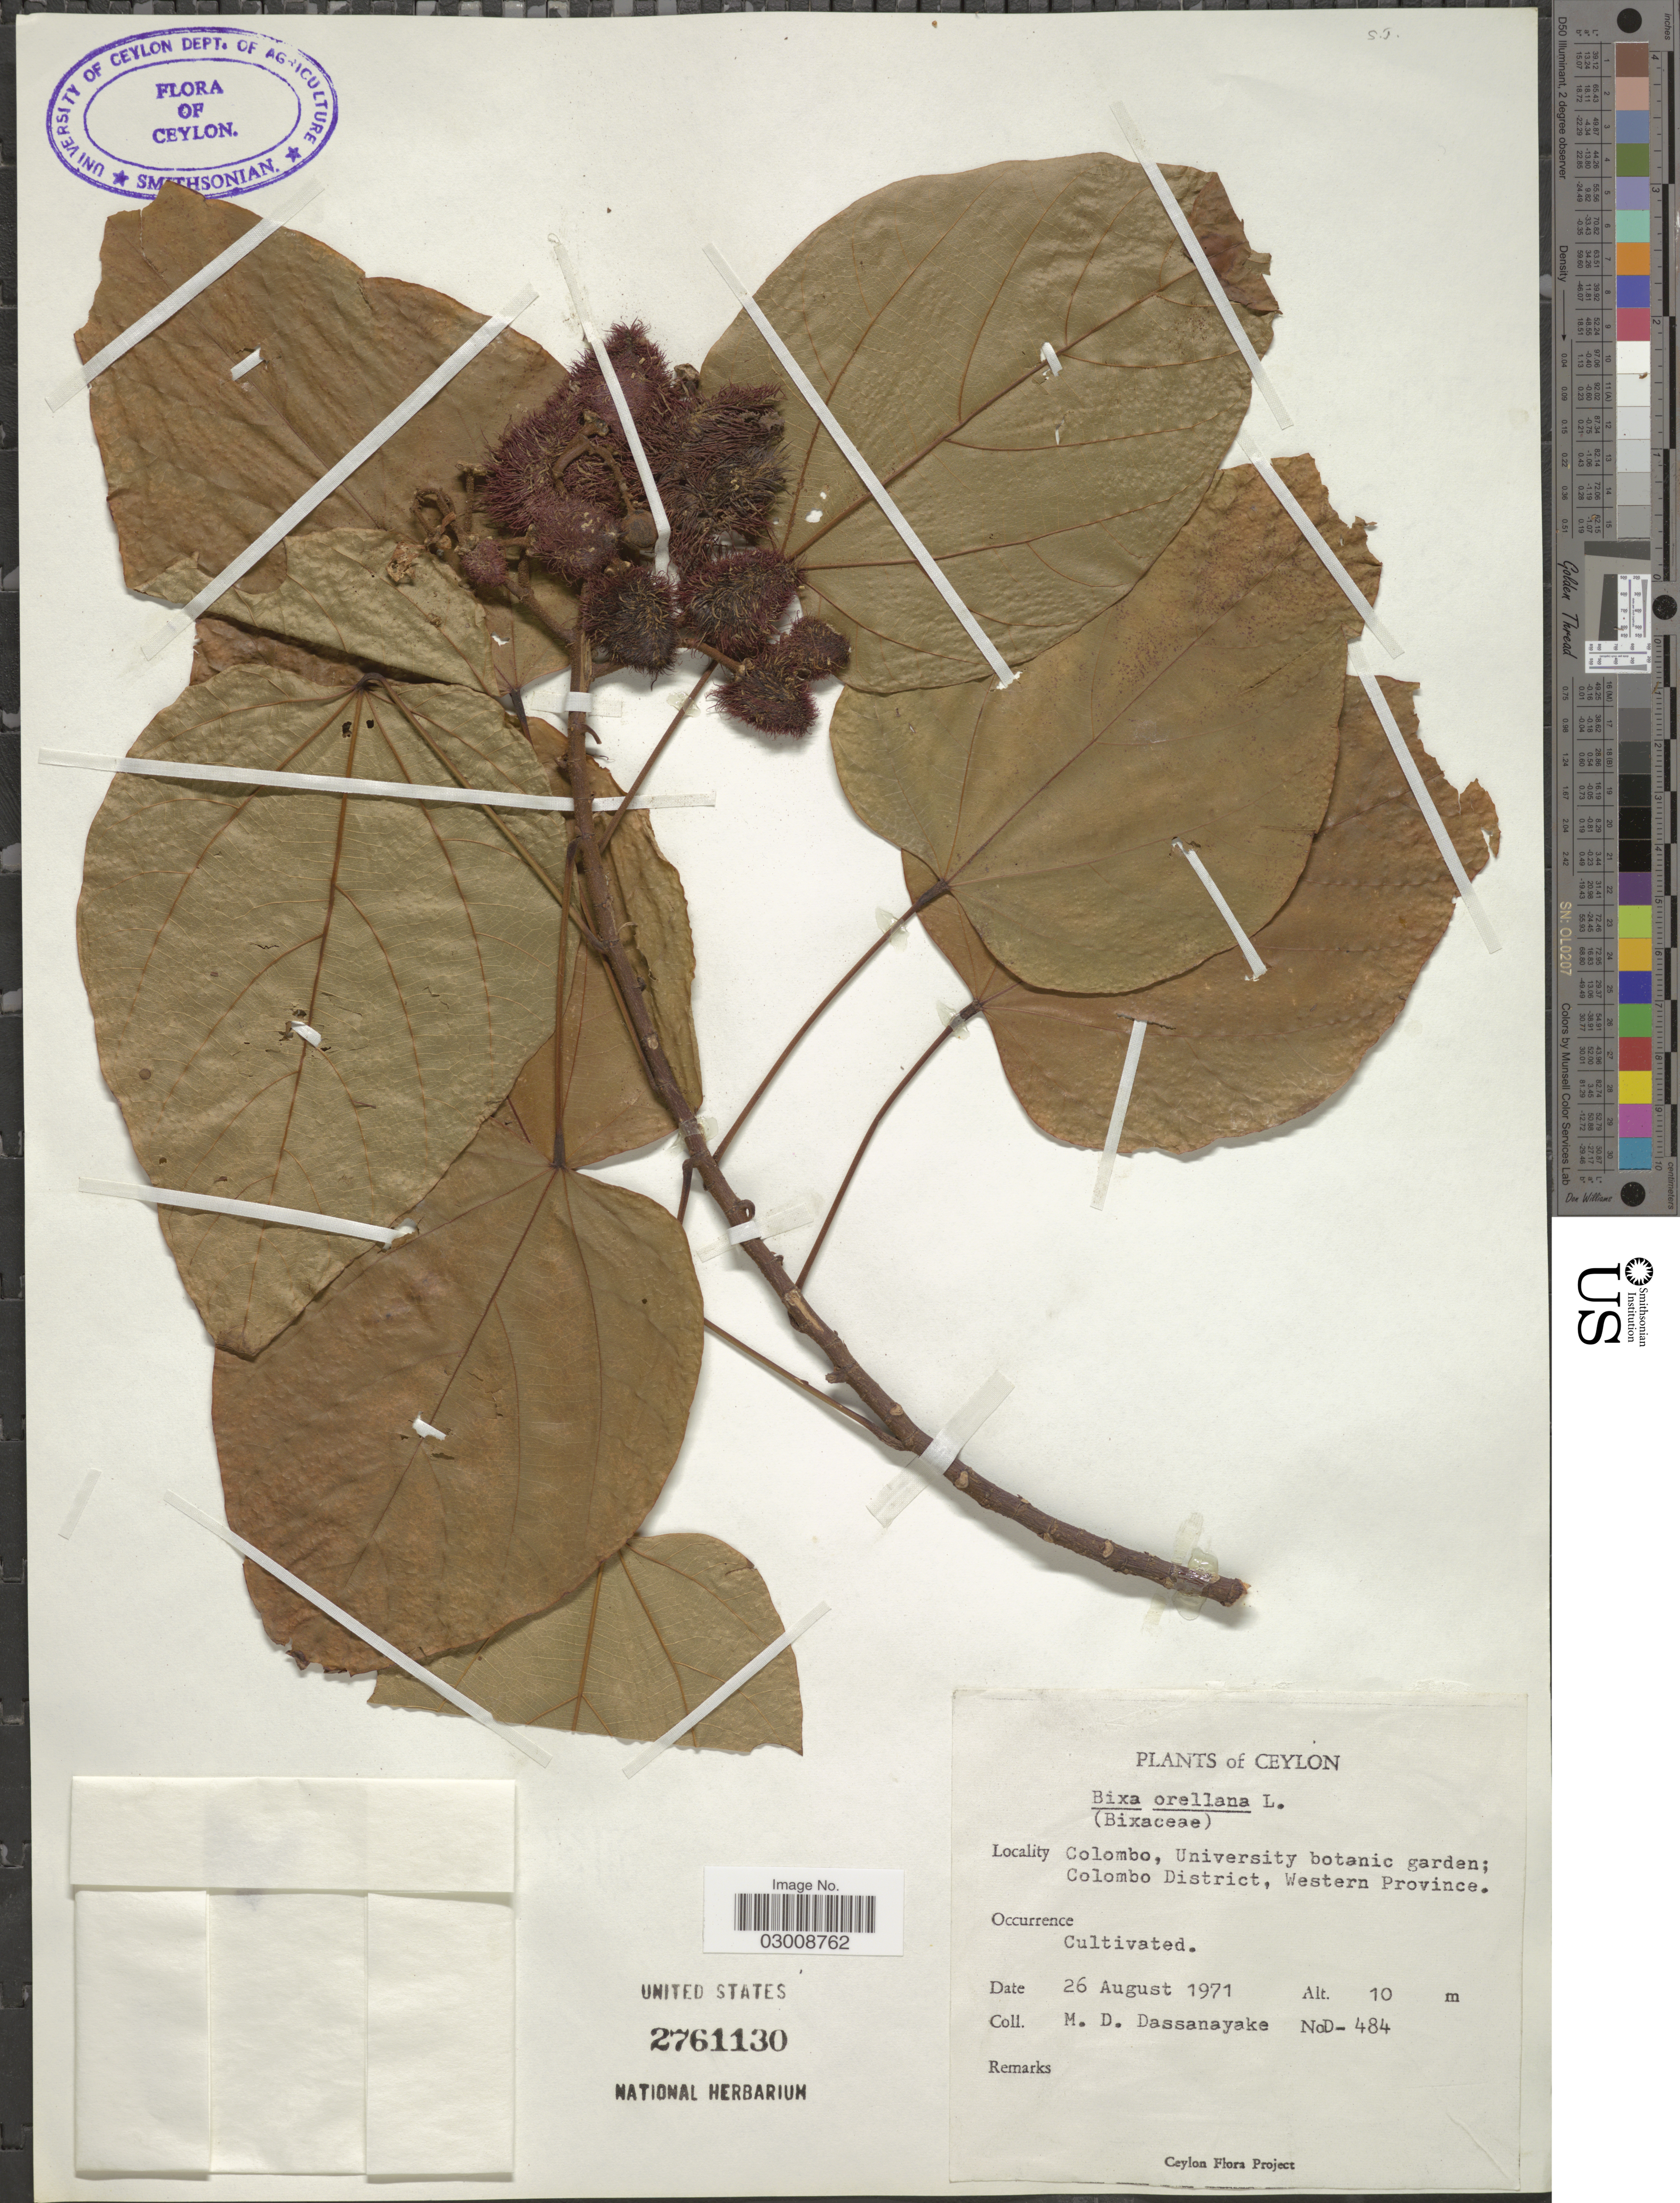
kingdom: Plantae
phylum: Tracheophyta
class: Magnoliopsida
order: Malvales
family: Bixaceae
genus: Bixa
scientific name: Bixa orellana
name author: L.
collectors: M. D. Dassanayake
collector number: D-484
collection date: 1971-08-26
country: Sri Lanka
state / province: Western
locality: Ceylon, Colombo, University botanic garden; Colombo District, Western Province.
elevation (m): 10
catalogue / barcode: US 2761130